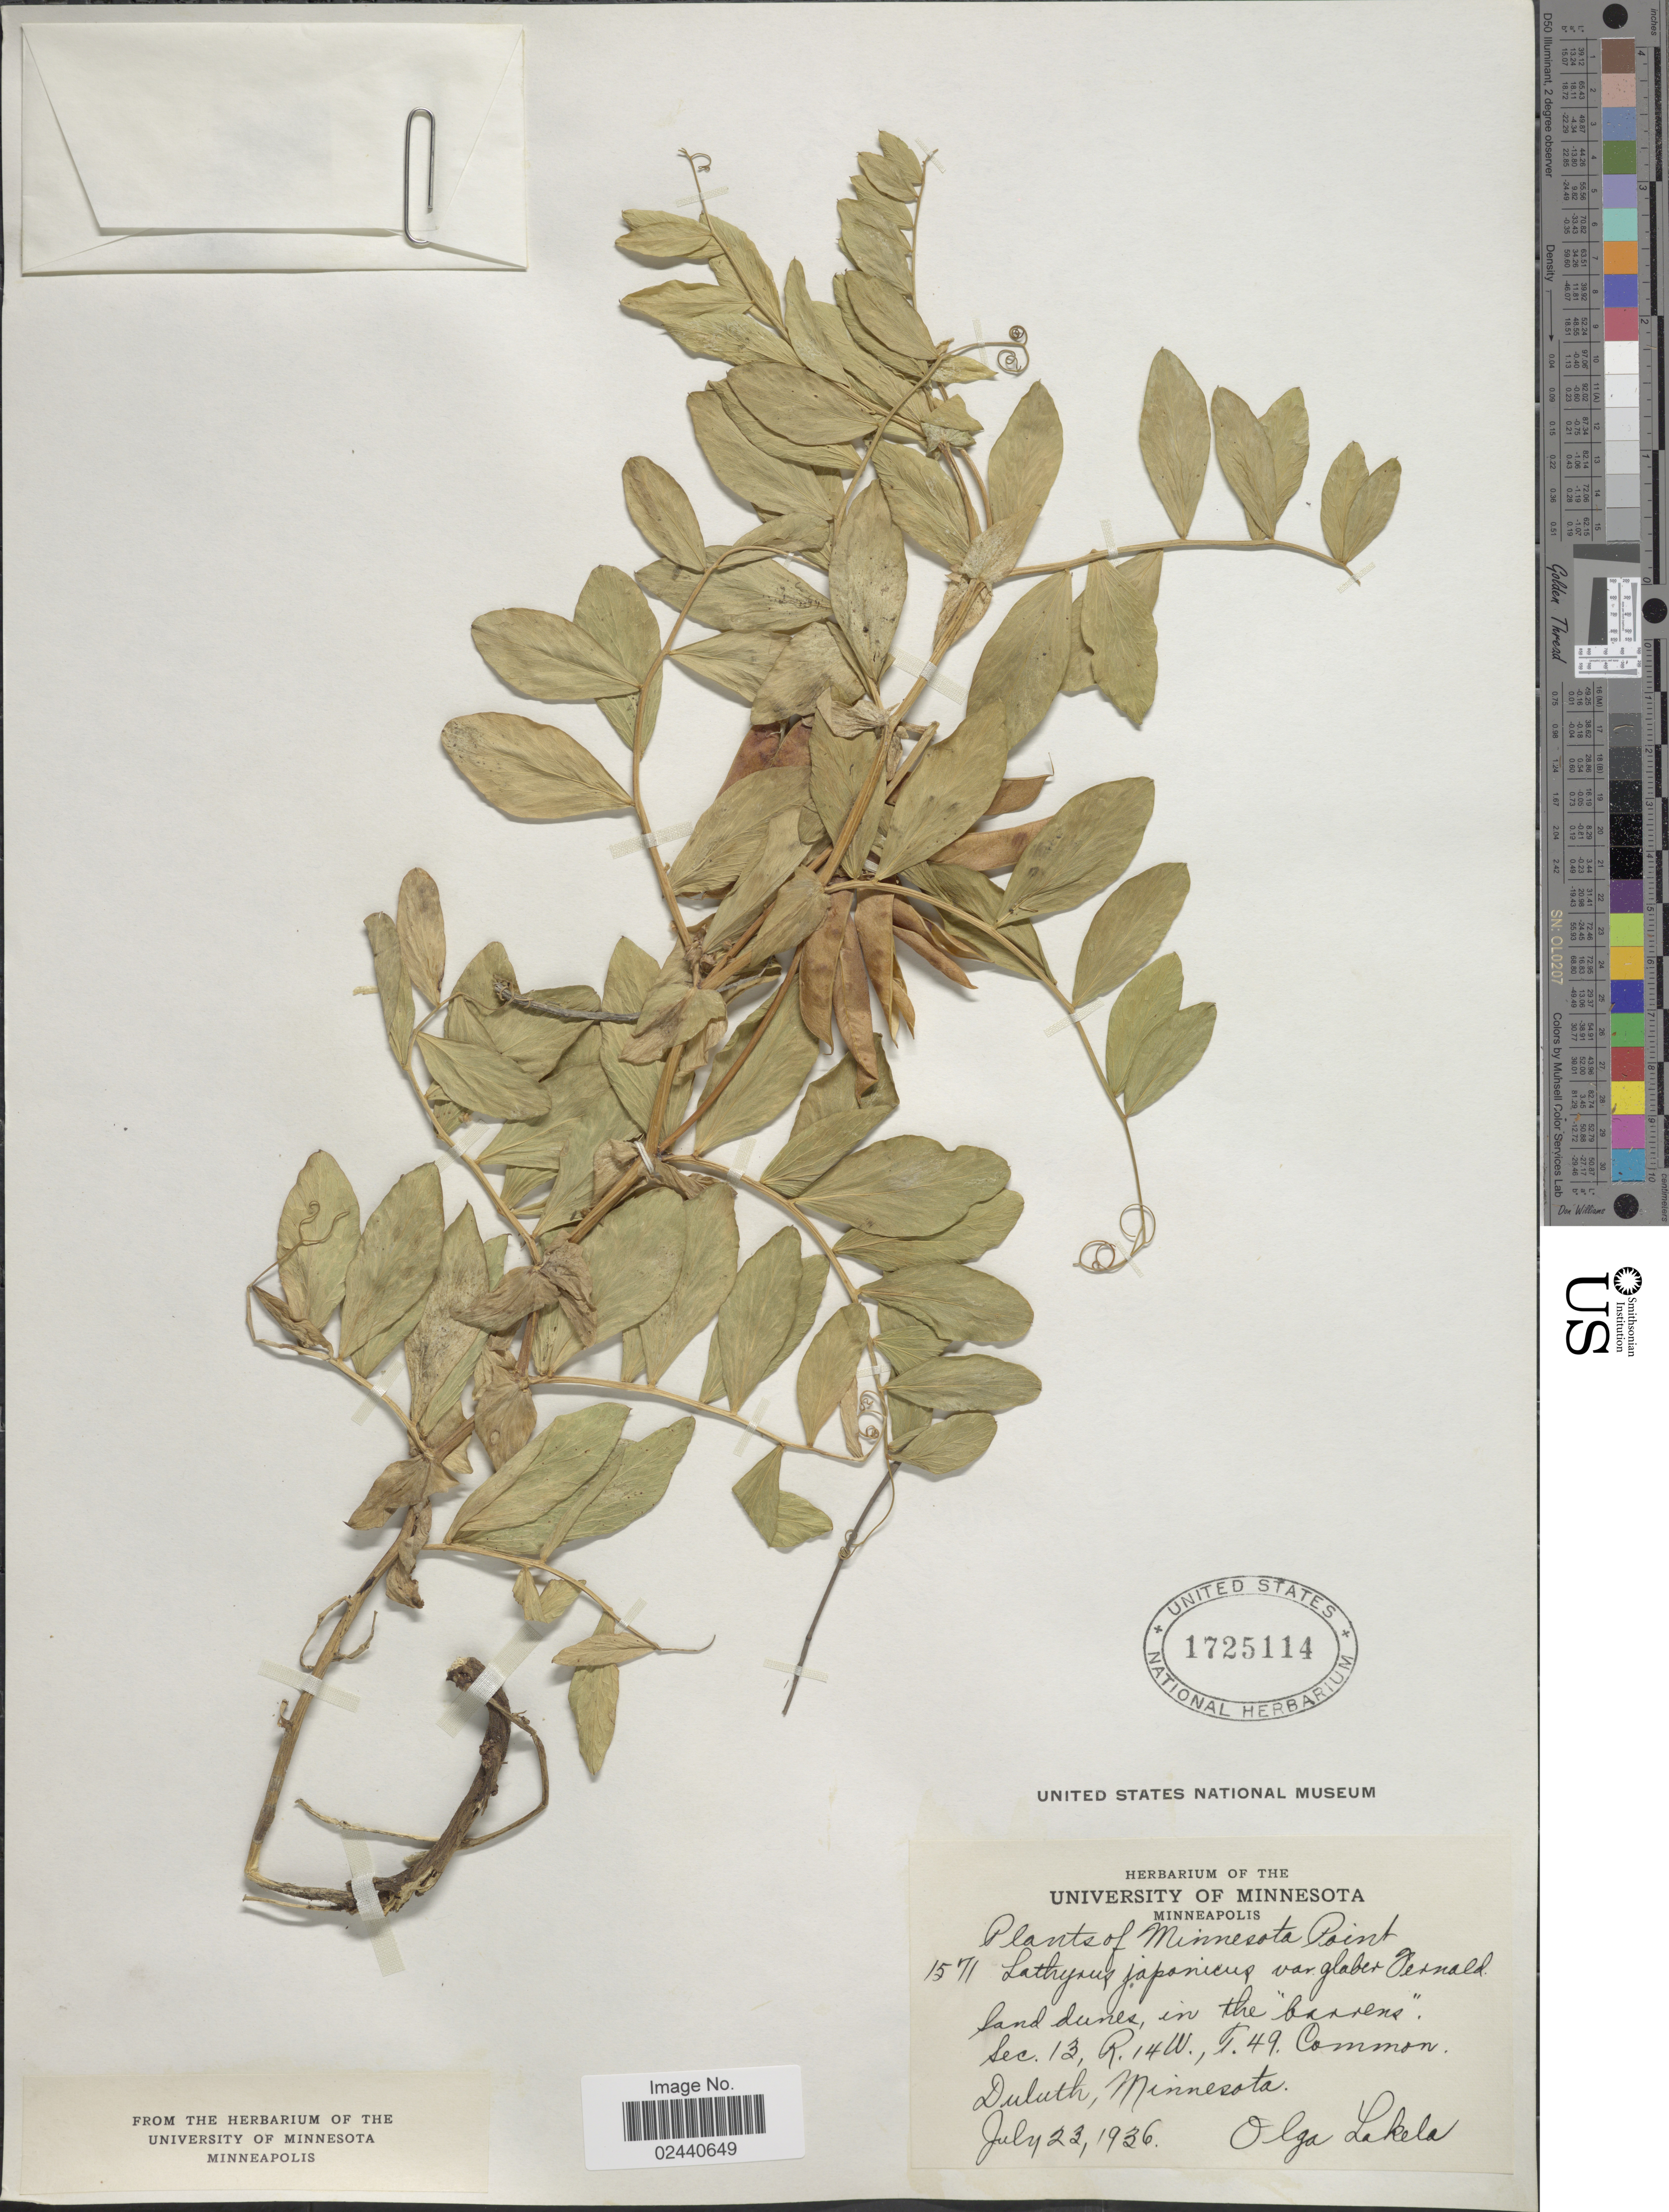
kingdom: Plantae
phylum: Tracheophyta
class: Magnoliopsida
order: Fabales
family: Fabaceae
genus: Lathyrus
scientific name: Lathyrus japonicus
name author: Willd.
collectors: O. K. Lakela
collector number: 1571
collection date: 1936-07-23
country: United States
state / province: Minnesota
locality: Sec 13, R14W, T49, Duluth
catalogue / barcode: US 1725114